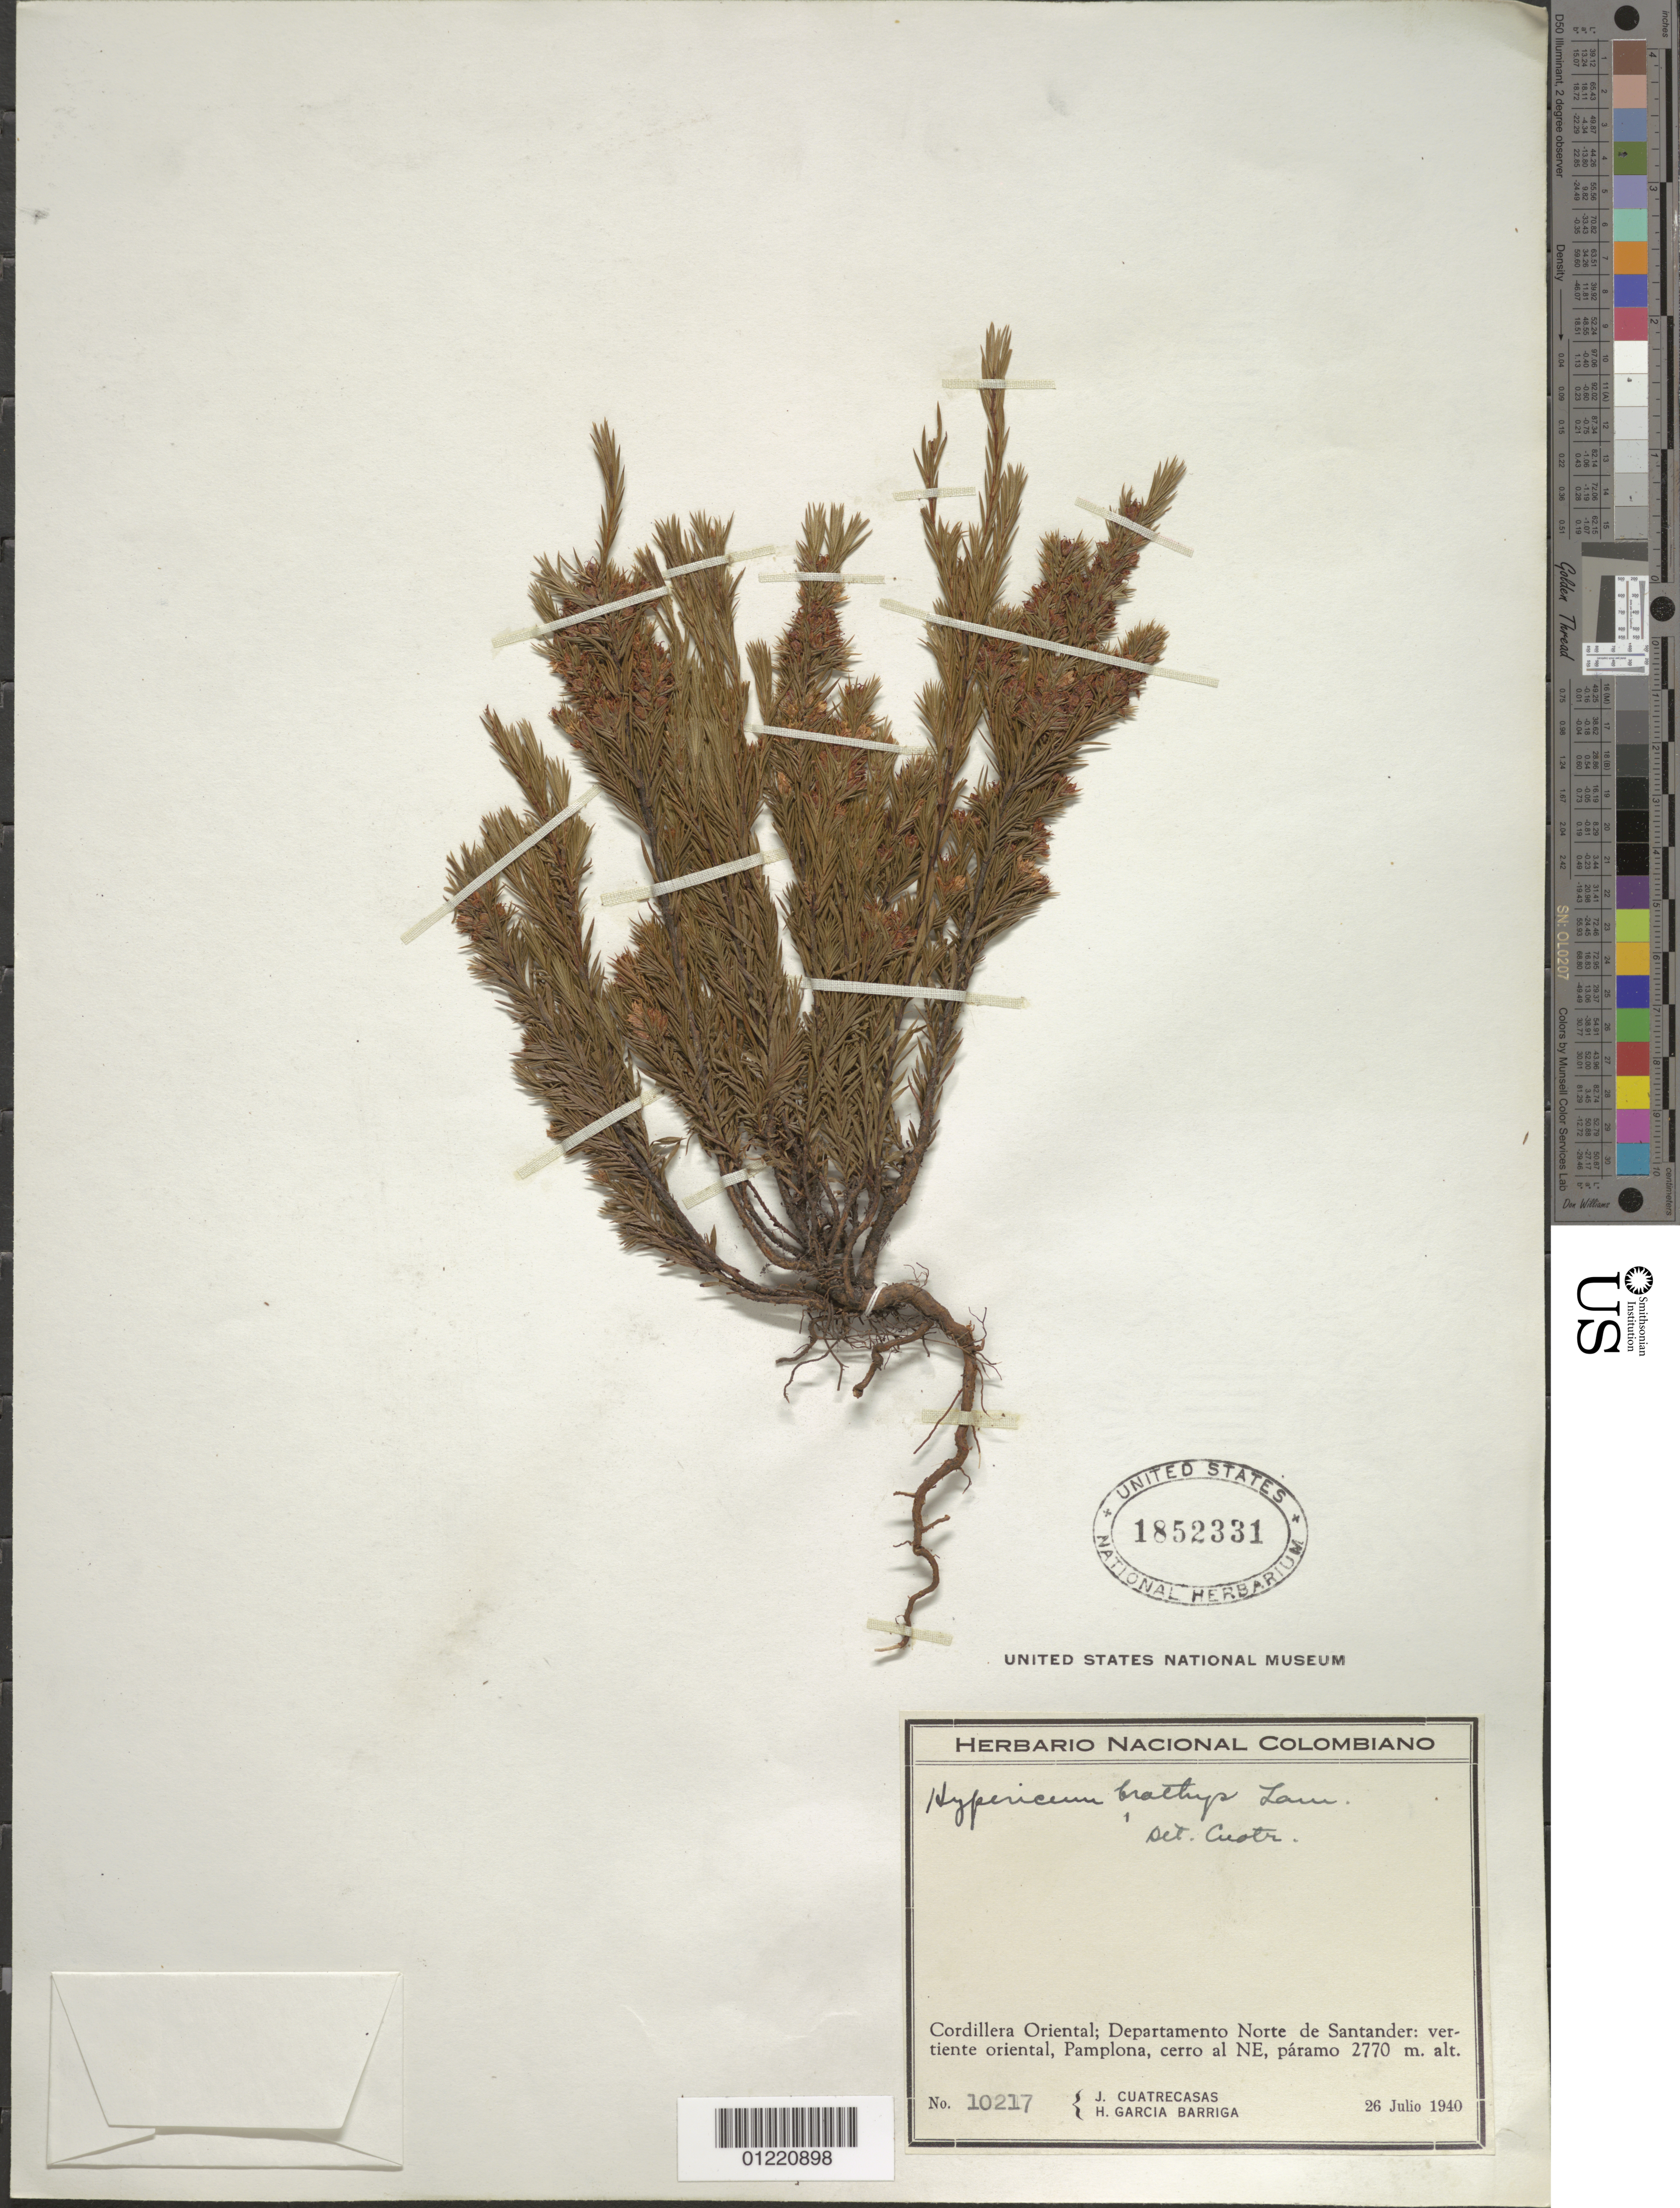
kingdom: Plantae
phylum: Tracheophyta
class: Magnoliopsida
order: Malpighiales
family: Hypericaceae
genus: Hypericum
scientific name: Hypericum juniperinum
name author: Kunth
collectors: J. Cuatrecasas & H. García Barriga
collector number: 10217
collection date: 1940-07-26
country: Colombia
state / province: Norte de Santander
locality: Cordillera Oriental; vertiente oriental, Pamplona, cerro al NE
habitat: paramo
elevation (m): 2770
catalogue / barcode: US 1852331